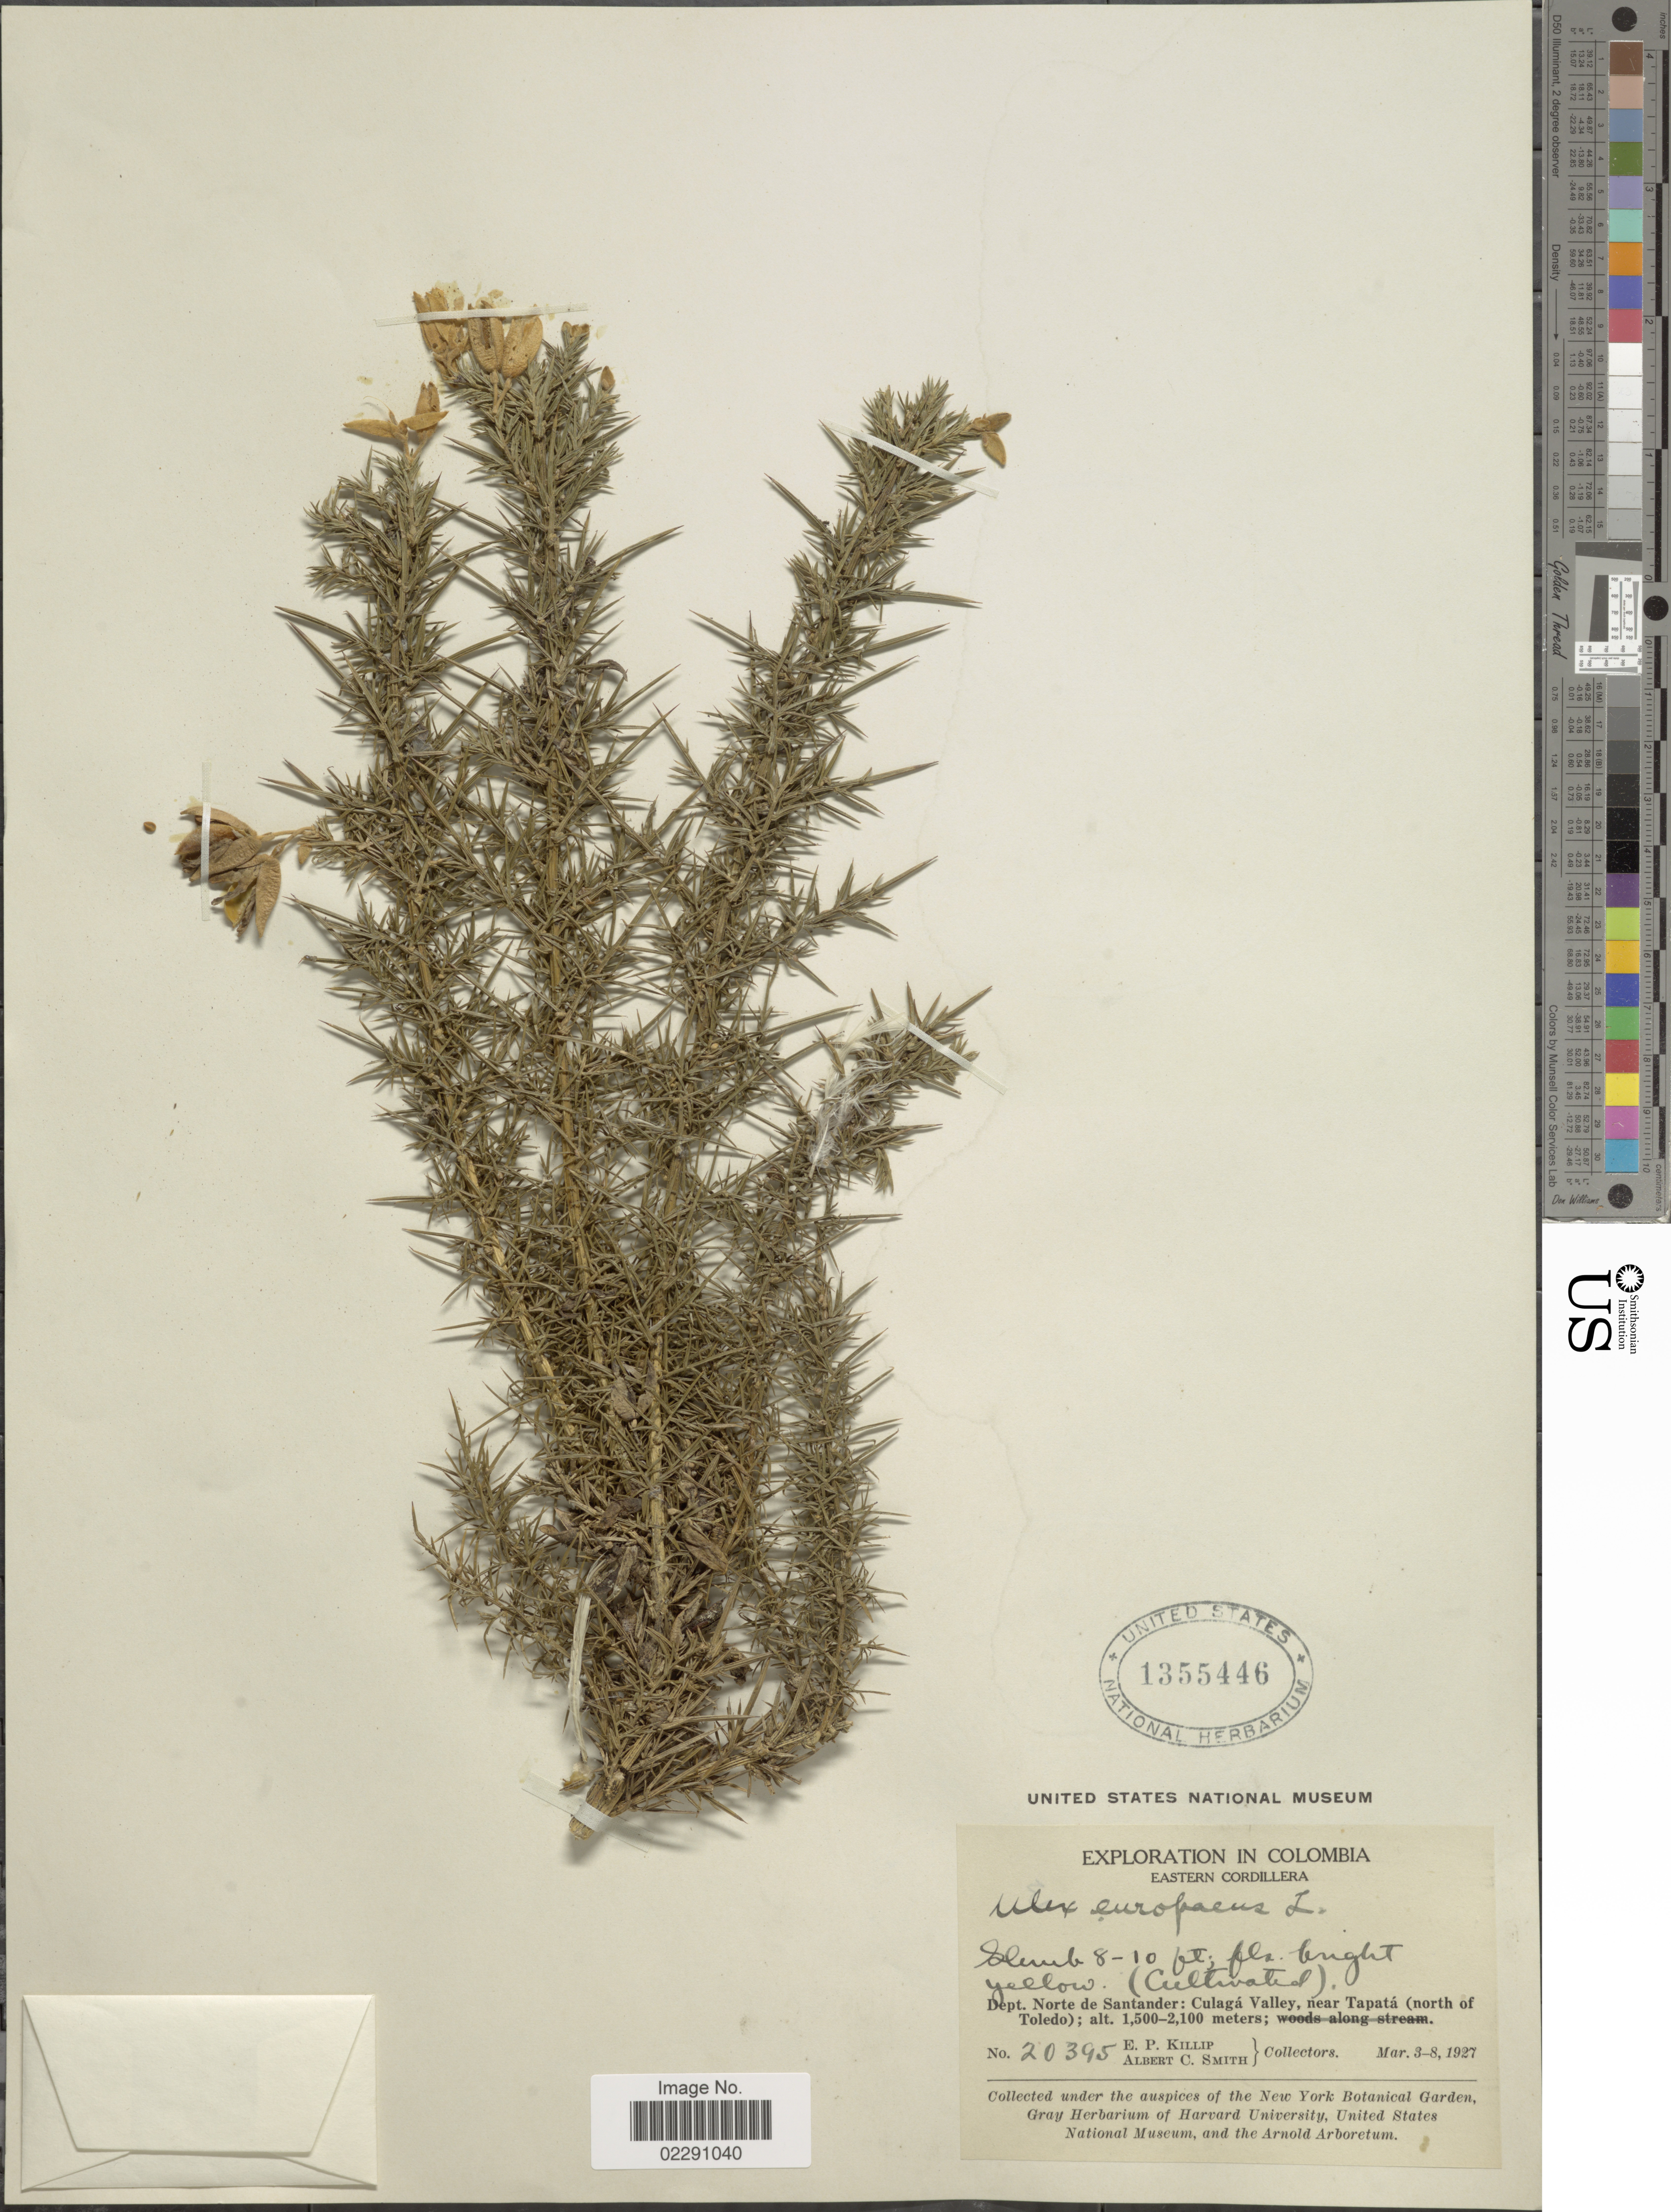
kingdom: Plantae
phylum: Tracheophyta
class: Magnoliopsida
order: Fabales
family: Fabaceae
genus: Ulex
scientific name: Ulex europaeus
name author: L.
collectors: E. P. Killip & A. C. Smith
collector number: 20395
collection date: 1927-03-03/1927-03-08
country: Colombia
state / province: Norte de Santander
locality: Eastern Cordillera, Culaga Valley, near Tapata (north of Toledo)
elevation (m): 1500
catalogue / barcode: US 1355446